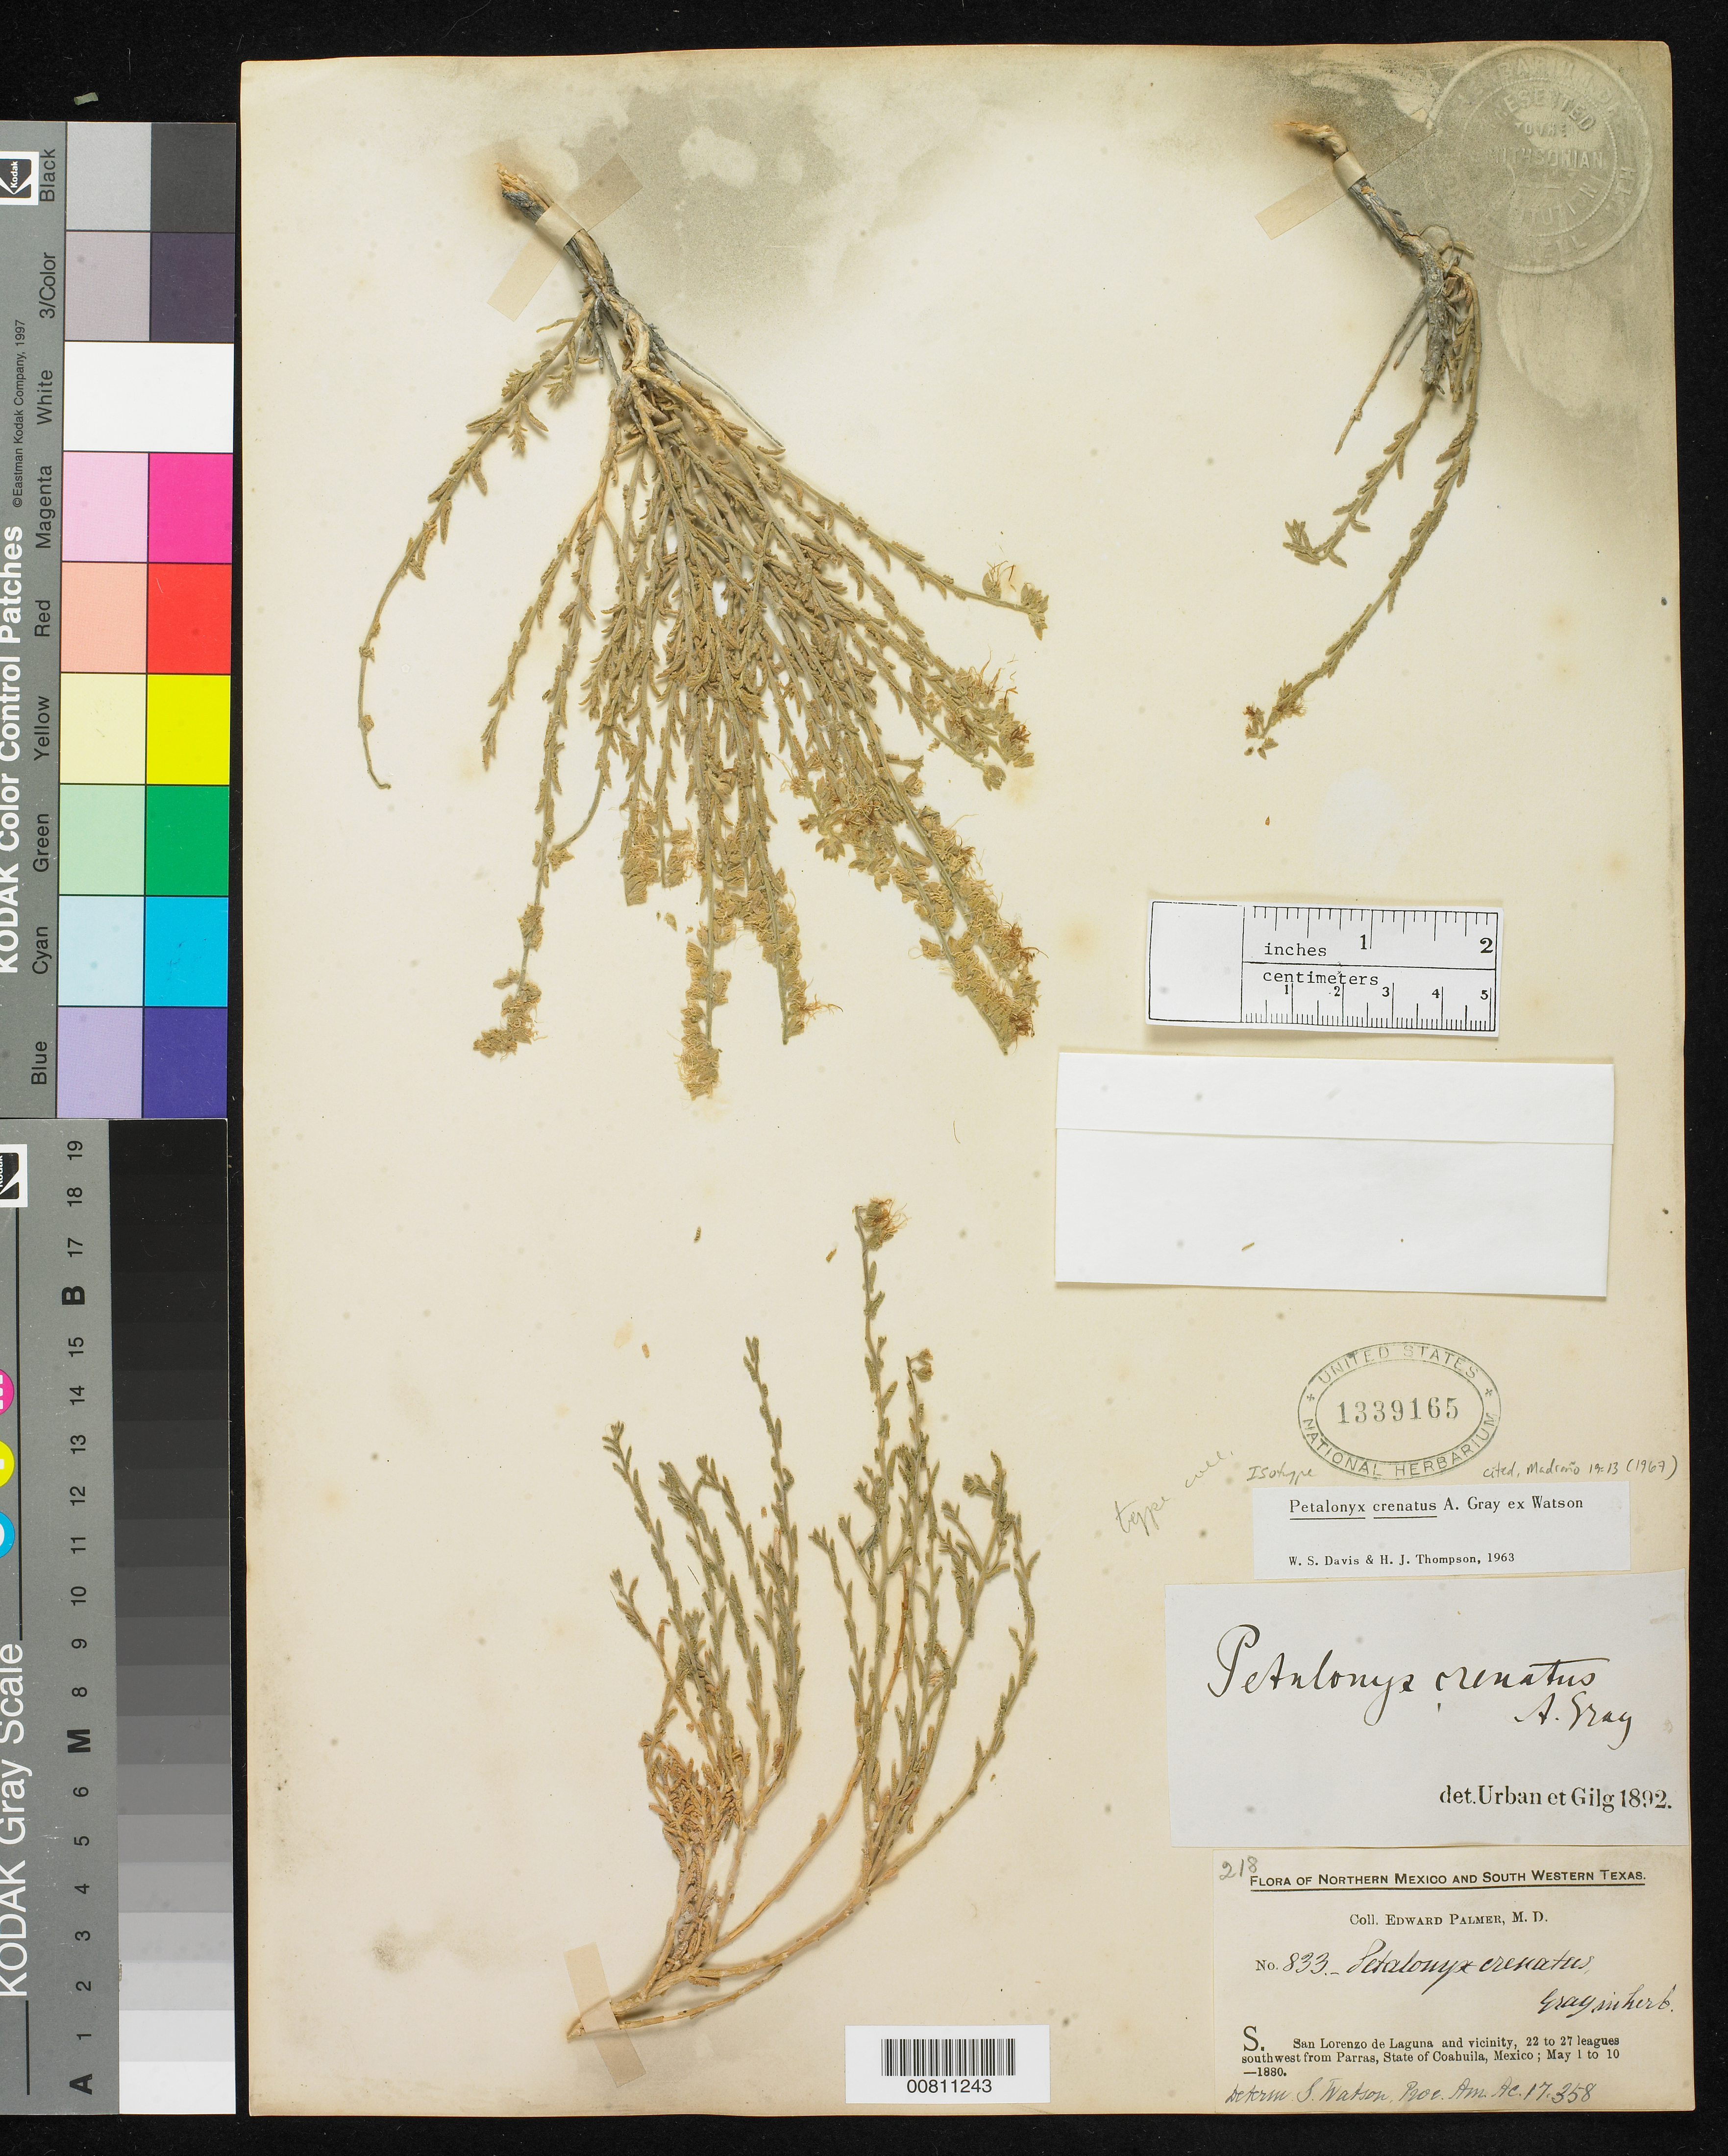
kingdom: Plantae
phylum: Tracheophyta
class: Magnoliopsida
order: Cornales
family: Loasaceae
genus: Petalonyx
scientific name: Petalonyx crenatus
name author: A. Gray in S. Watson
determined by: Davis, W. S.; Thompson, H. J.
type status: Isotype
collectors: E. Palmer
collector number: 833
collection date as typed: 01 May 1880 to 10 May 1880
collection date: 1880-05-01/1880-05-10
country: Mexico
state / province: Coahuila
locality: San Lorenzo de laguna and vicinity, 22 to 27 leagues southwest from Parras, State of Coahuila, Mexico.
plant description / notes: Cited as isotype by W.S. Davis & H.J. Thompson, Madroño 19: 13 (1967).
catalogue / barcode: US 1339165